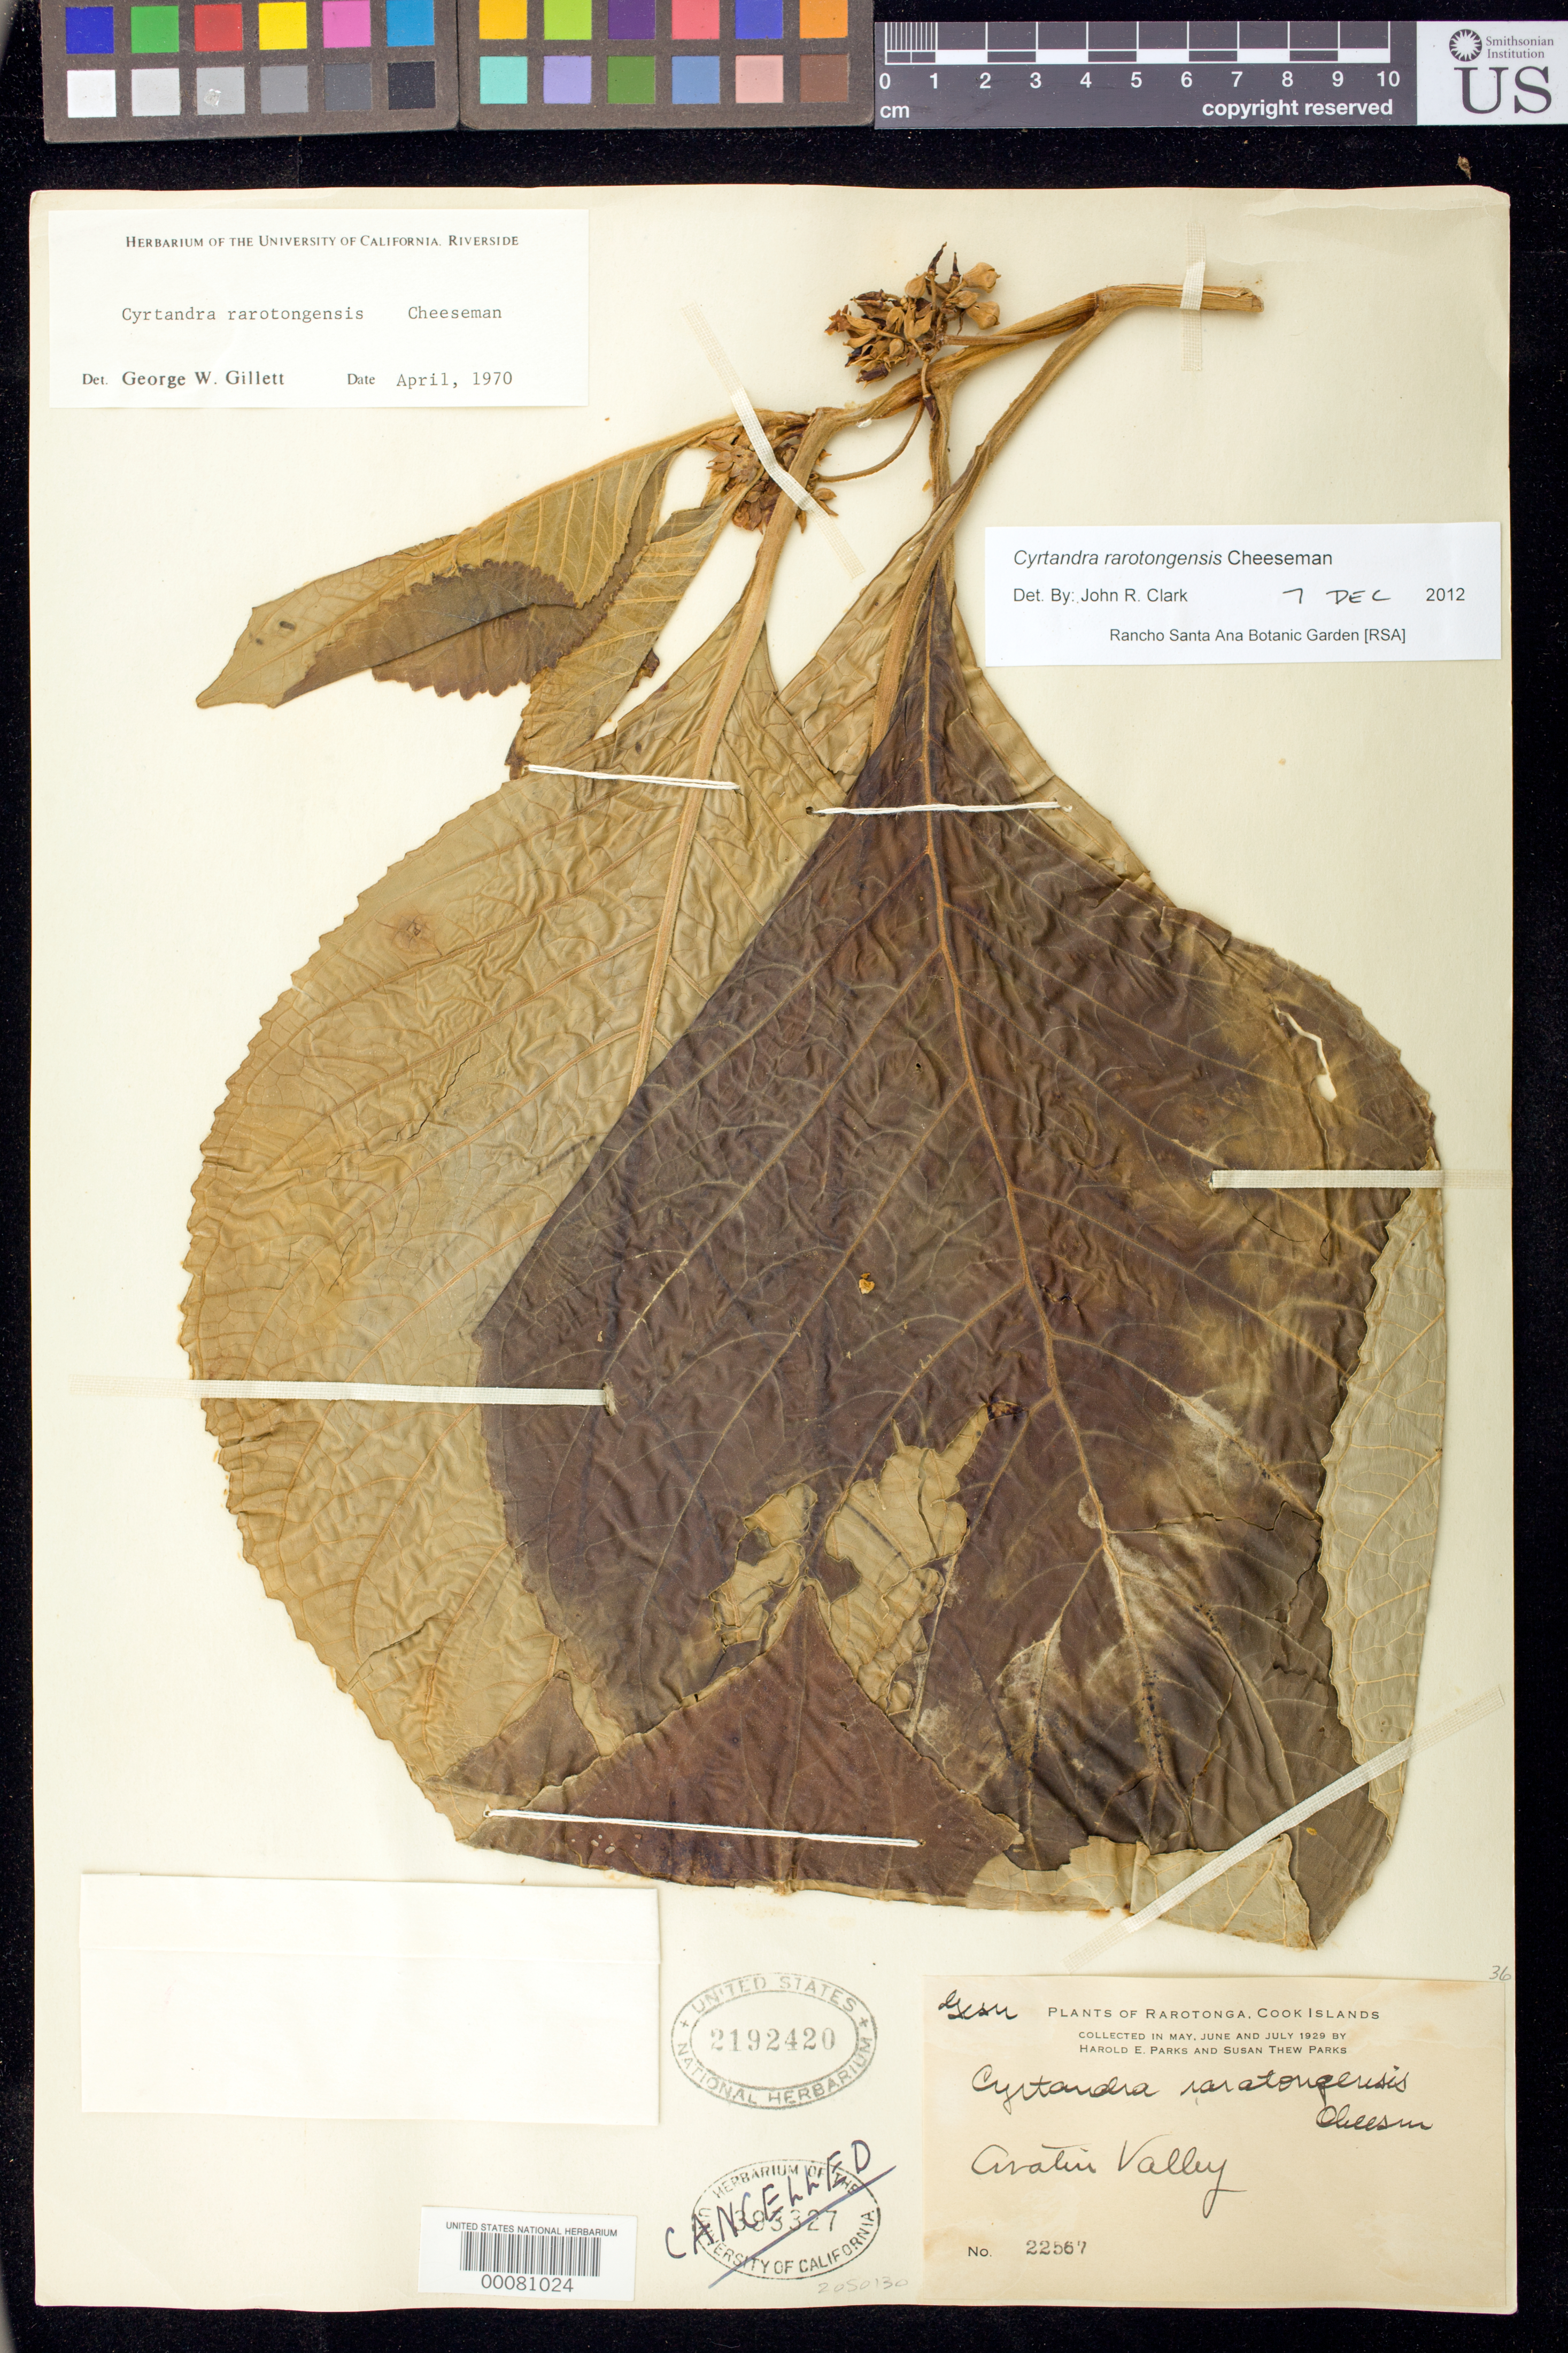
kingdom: Plantae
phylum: Tracheophyta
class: Magnoliopsida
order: Lamiales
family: Gesneriaceae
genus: Cyrtandra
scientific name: Cyrtandra rarotongensis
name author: Cheeseman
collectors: H. E. Parks & S. Parks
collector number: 22567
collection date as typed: May-Jul 1929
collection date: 1929-05/1929-07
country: Cook Islands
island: Rarotonga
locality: Aratin valley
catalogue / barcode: US 2192420